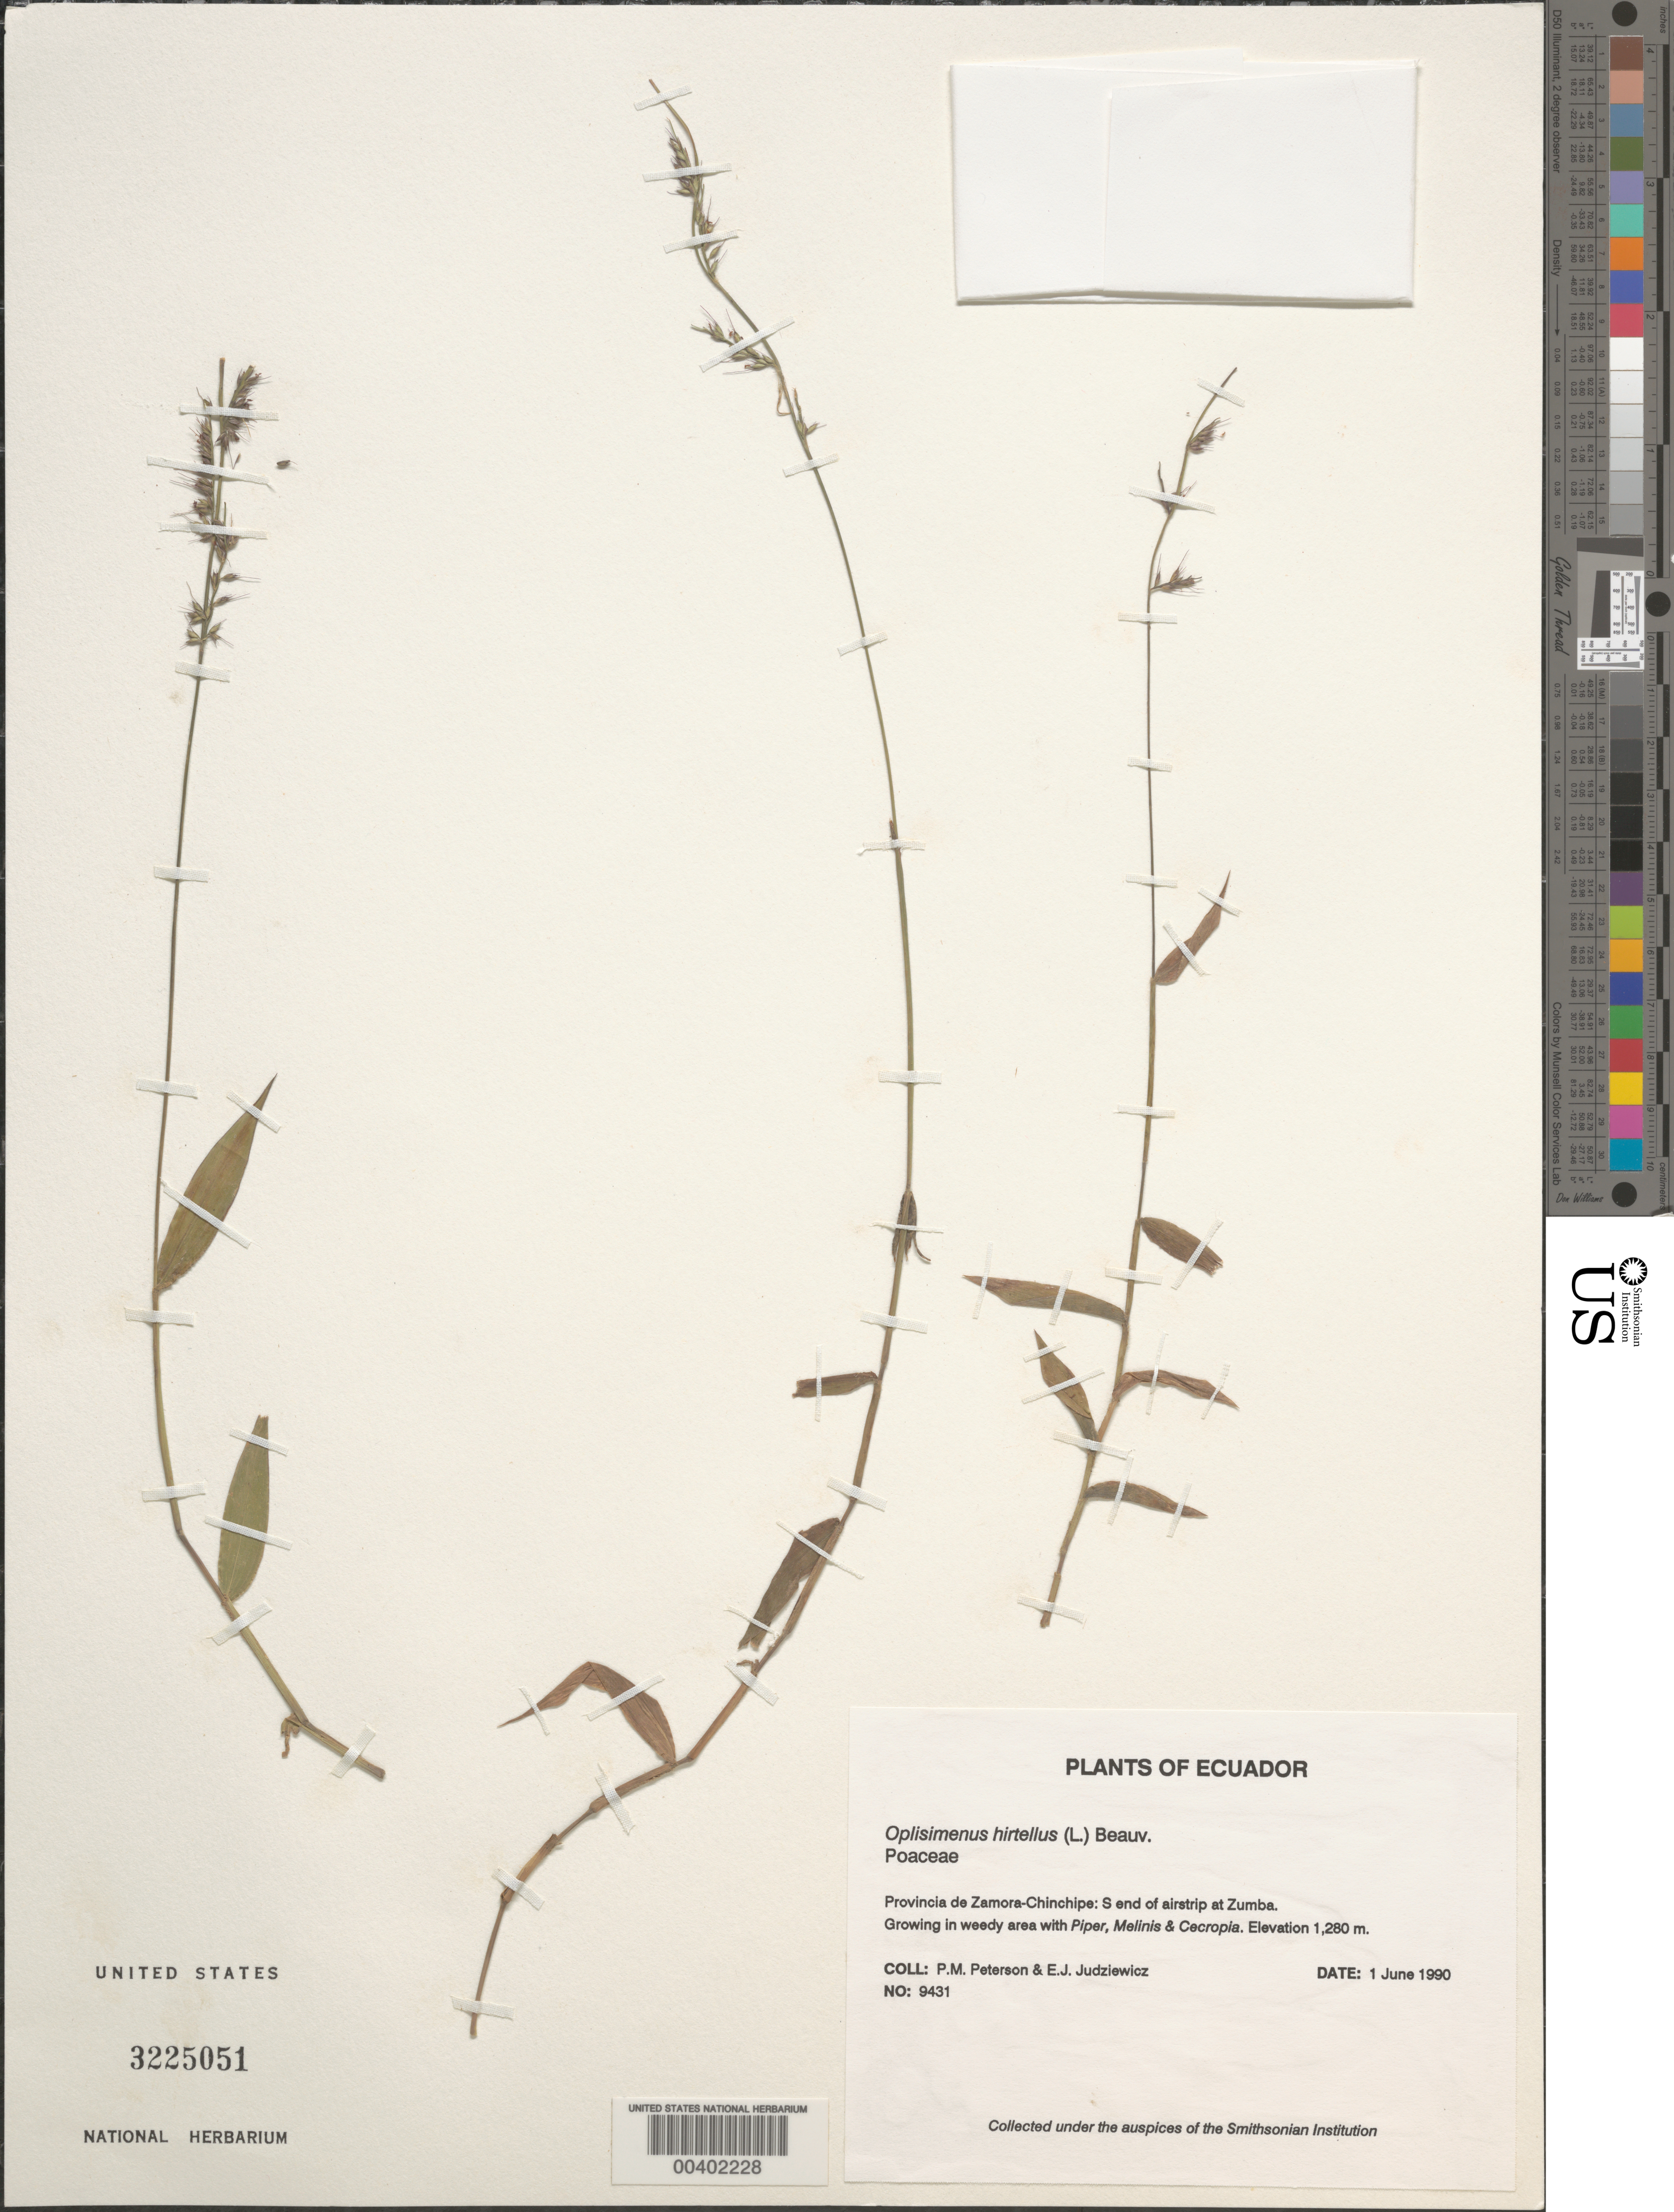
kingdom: Plantae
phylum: Tracheophyta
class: Liliopsida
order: Poales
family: Poaceae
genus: Oplismenus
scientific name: Oplismenus hirtellus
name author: (L.) P. Beauv.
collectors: P. M. Peterson & E. J. Judziewicz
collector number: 09431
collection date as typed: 01 Jun 1990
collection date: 1990-06-01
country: Ecuador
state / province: Zamora-Chinchipe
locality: S end of airstrip at Zumba.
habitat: Growing in weedy area with Piper, Melinis & Cecropia.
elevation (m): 1280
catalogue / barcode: US 3225051